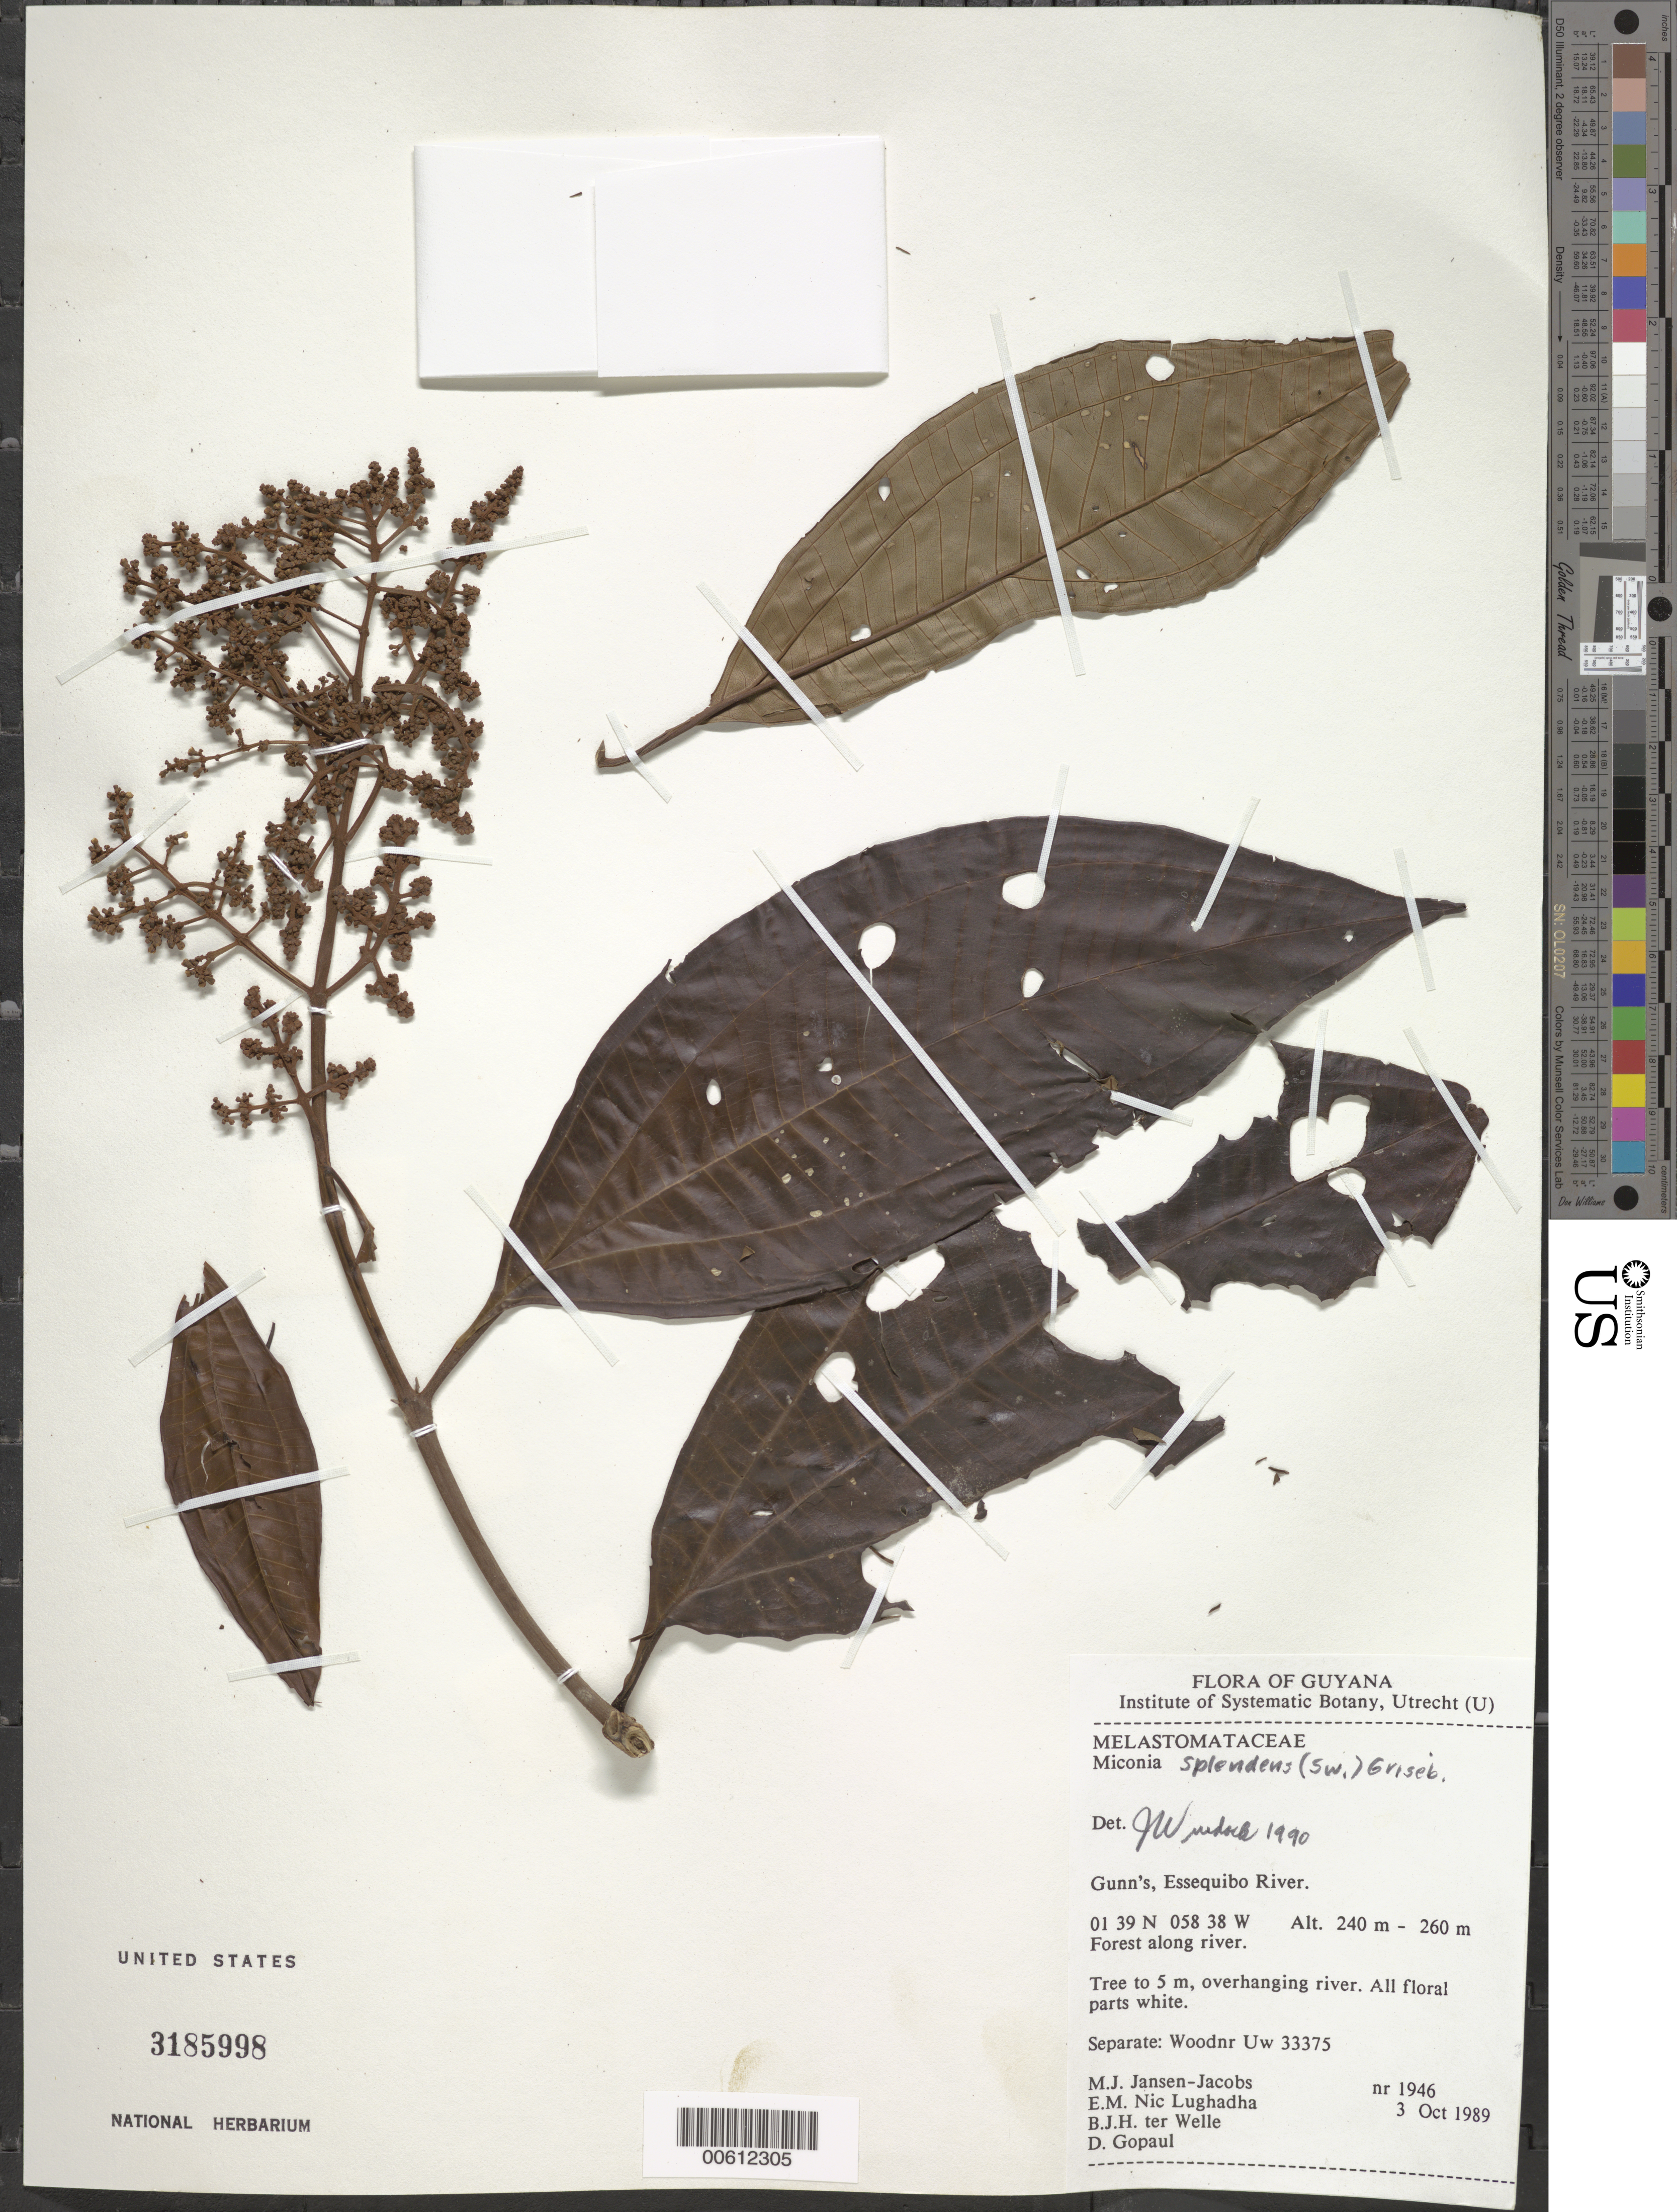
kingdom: Plantae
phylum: Tracheophyta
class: Magnoliopsida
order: Myrtales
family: Melastomataceae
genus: Miconia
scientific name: Miconia splendens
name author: (Sw.) Griseb.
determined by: Wurdack, John J., (US), US (UNITED STATES)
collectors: M. J. Jansen-Jacobs, E. Nic Lughadha, B. Welle & D. Gopaul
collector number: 1946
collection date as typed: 3-Oct-89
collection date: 1989-10-03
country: Guyana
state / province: U. Takutu-U. Essequibo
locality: Gunn's, Essequibo River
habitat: Forest along river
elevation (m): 240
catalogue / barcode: US 3185998